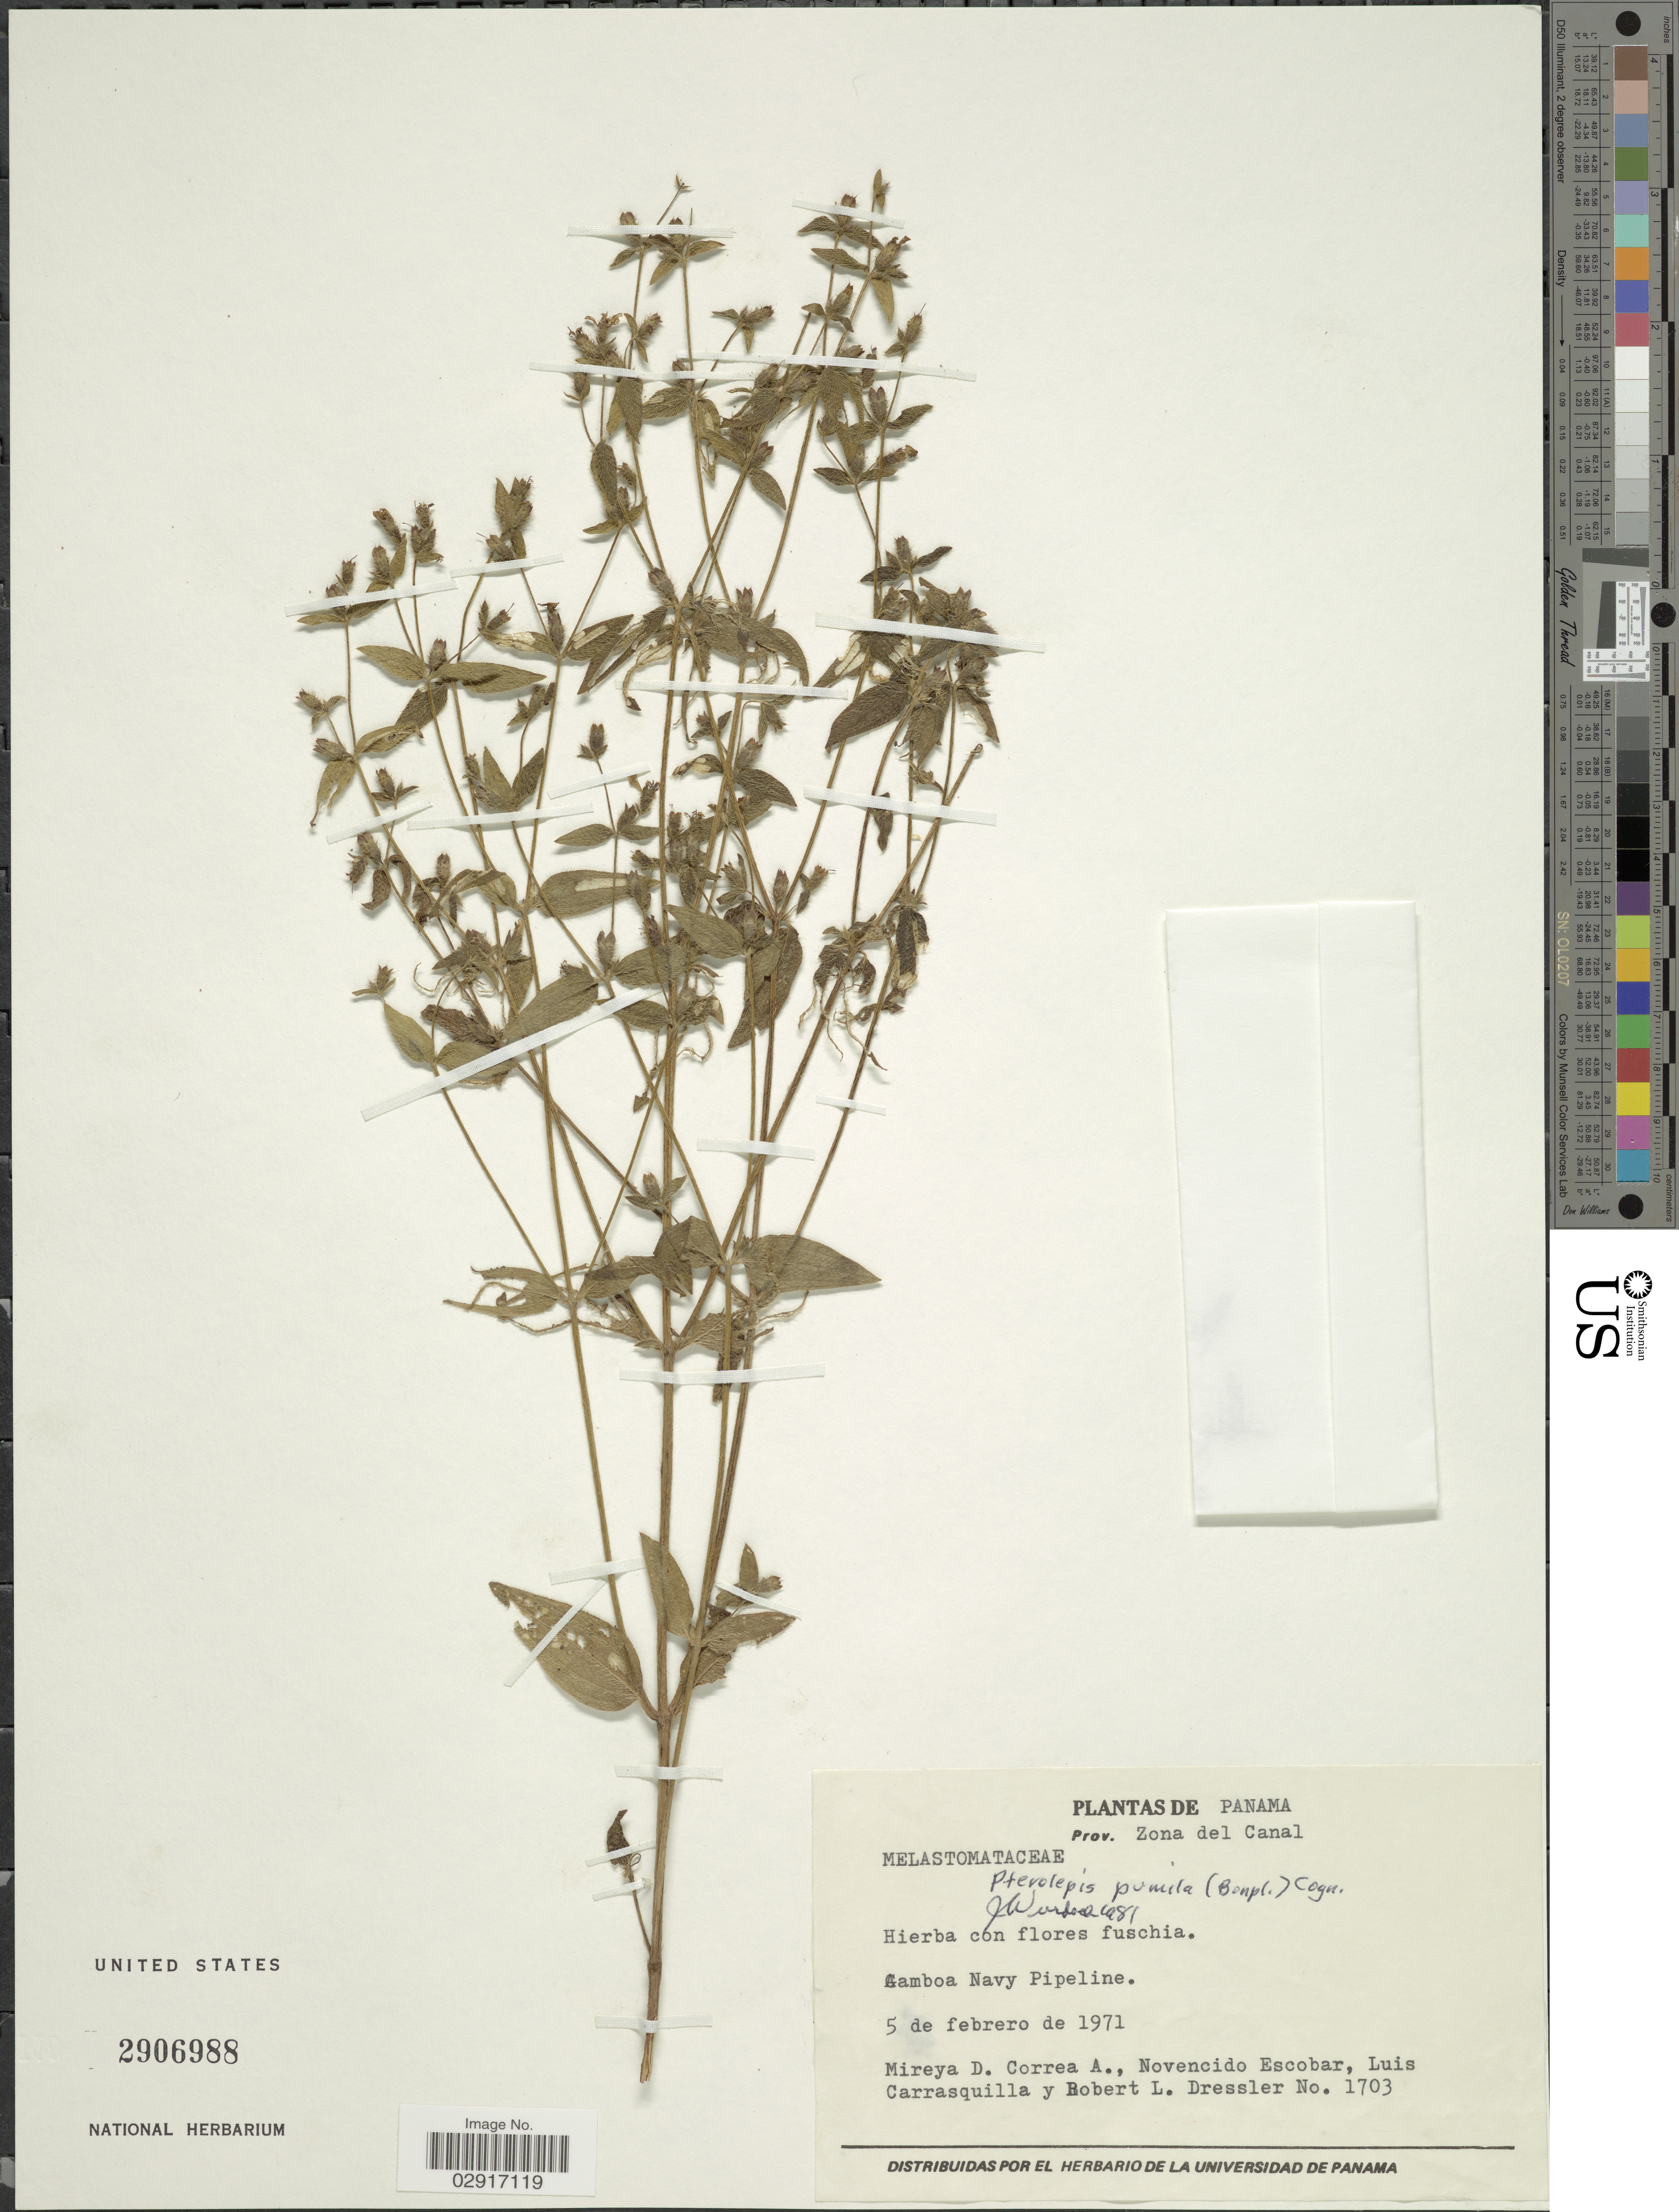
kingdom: Plantae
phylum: Tracheophyta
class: Magnoliopsida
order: Myrtales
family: Melastomataceae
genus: Pterolepis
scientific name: Pterolepis trichotoma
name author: (Rottb.) Cogn.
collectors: M. D. Corrêa-A., N. Escobar, L. Carrasquilla & R. Dressler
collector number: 1703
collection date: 1971-02-05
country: Panama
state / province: Colón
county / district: Canal Zone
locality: Prov. Zona del Canal. Gamboa Navy Pipeline.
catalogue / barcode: US 2906988